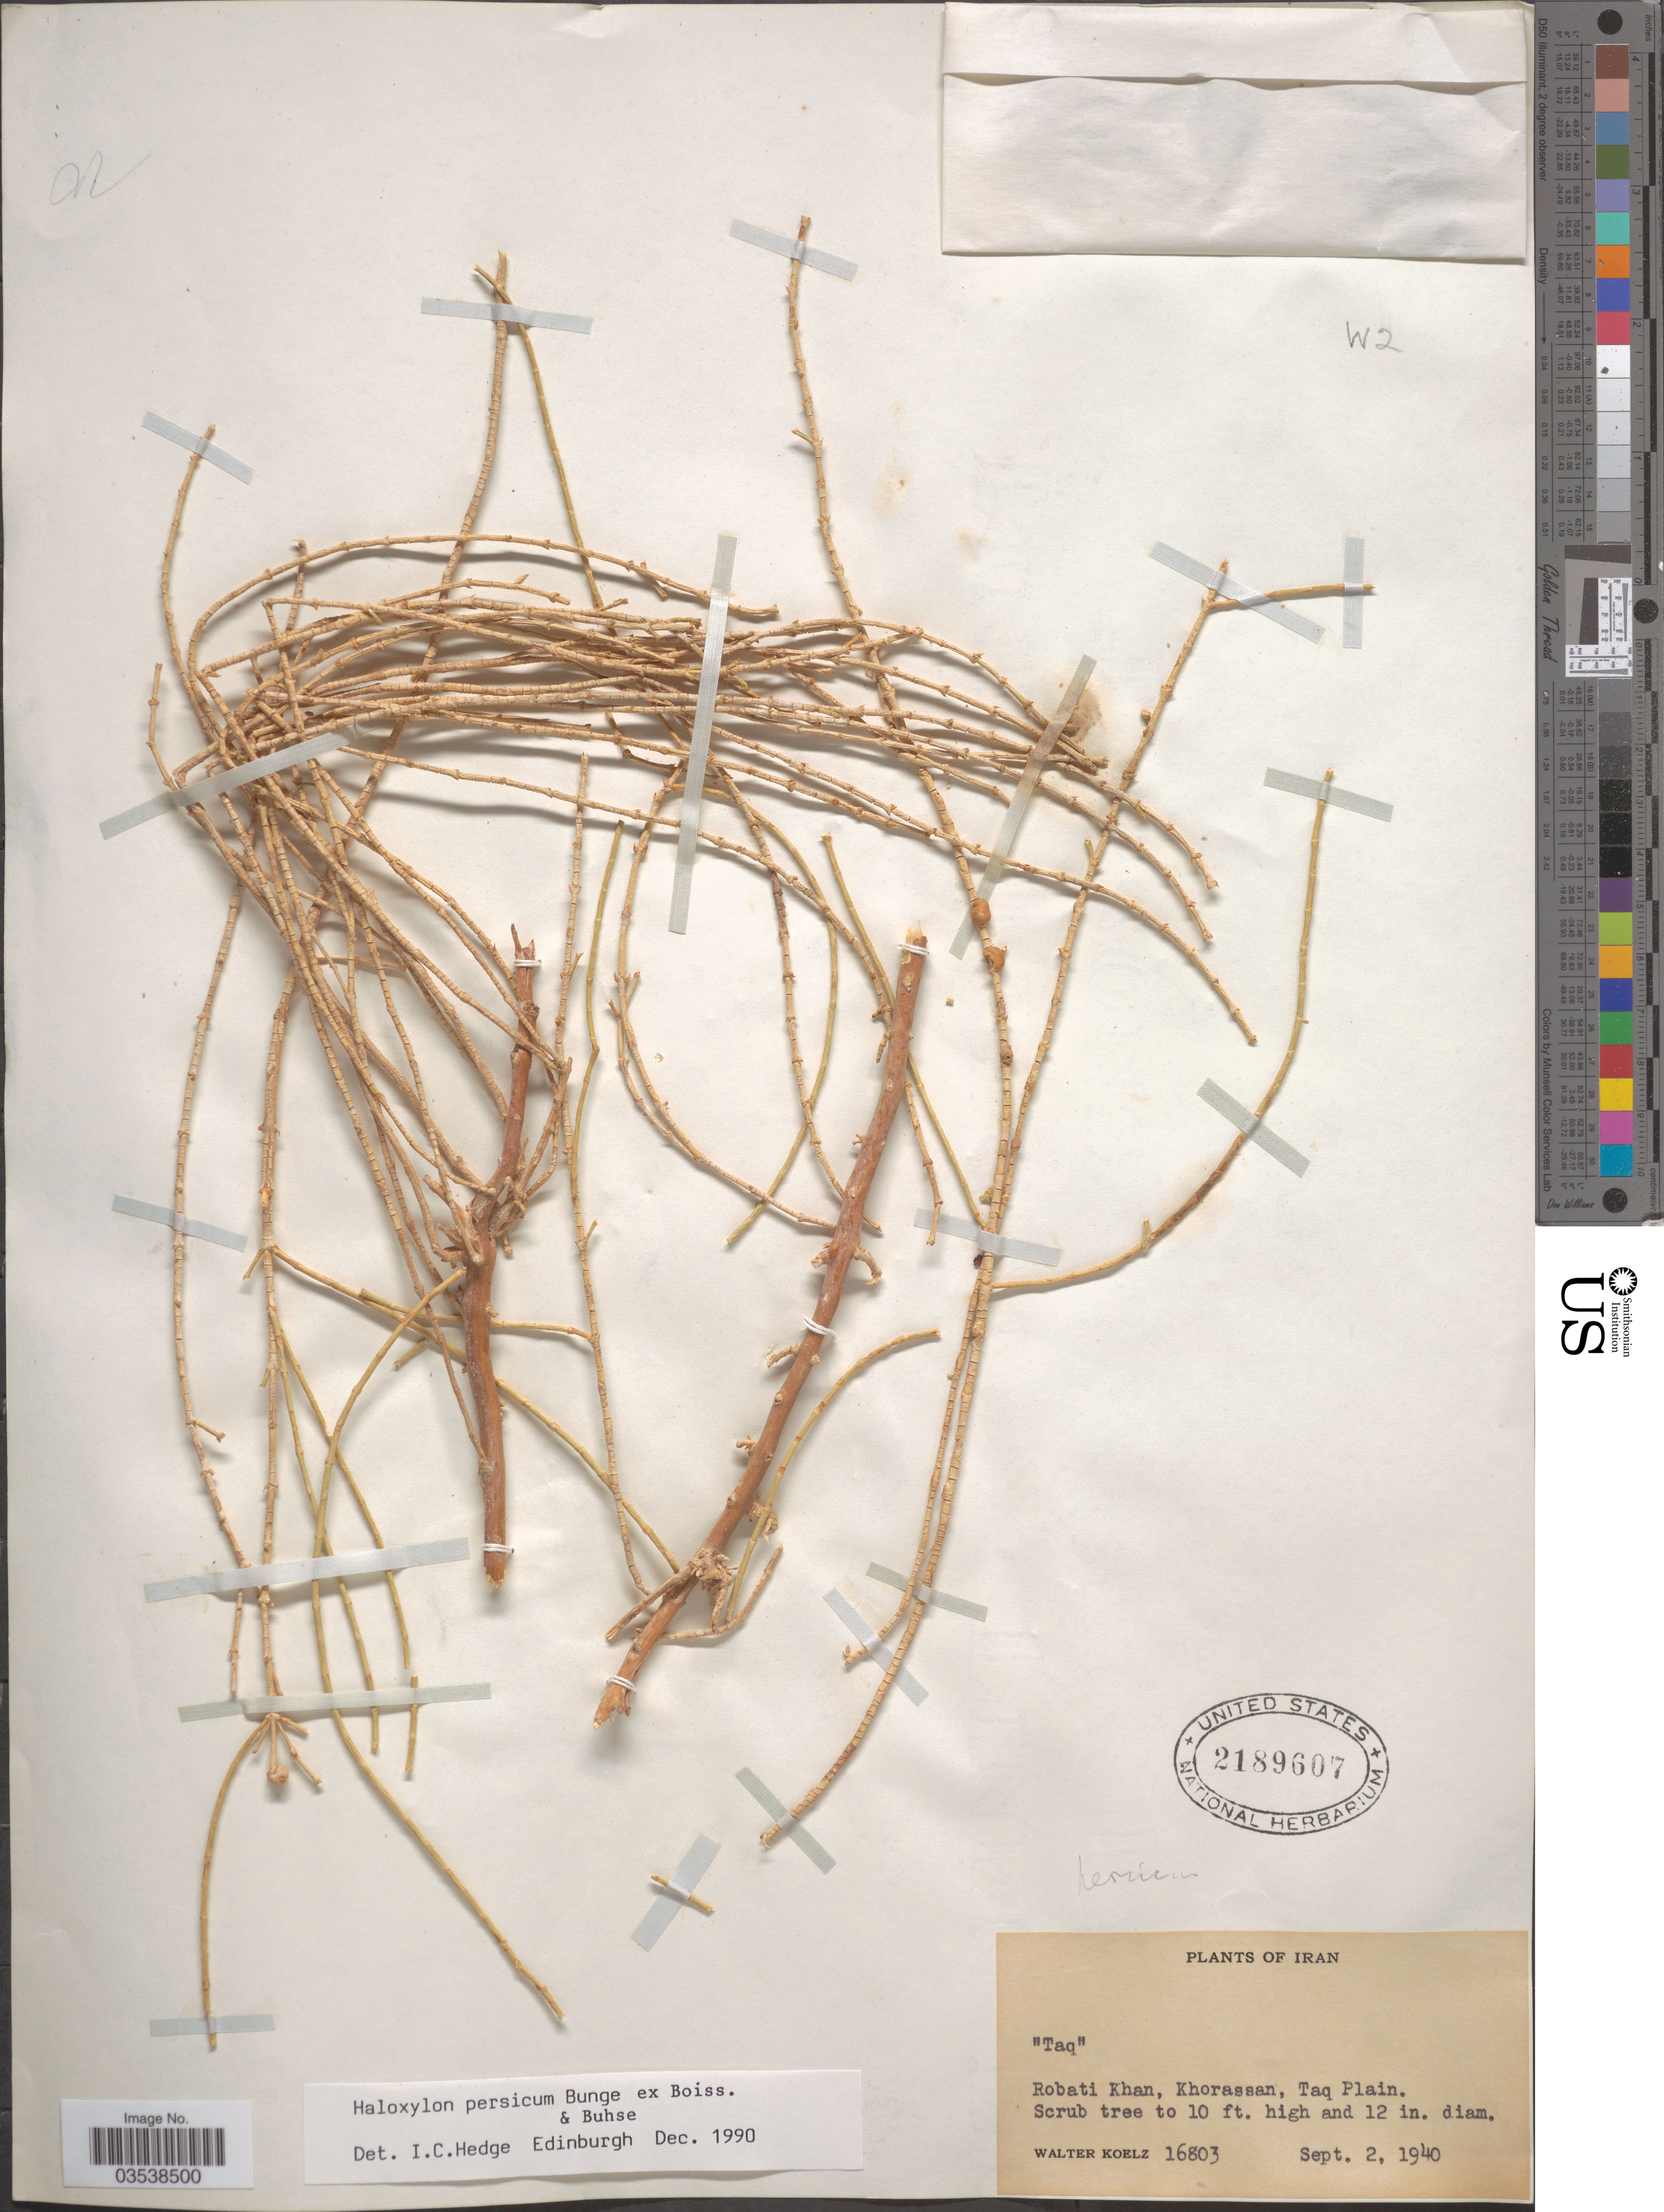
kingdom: Plantae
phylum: Tracheophyta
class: Magnoliopsida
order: Caryophyllales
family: Amaranthaceae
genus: Haloxylon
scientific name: Haloxylon persicum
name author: Bunge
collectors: W. N. Koelz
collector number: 16803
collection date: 1940-09-02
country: Iran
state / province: Khorasan [obsolete]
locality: Robati Khan, Khorassan, Taq Plain.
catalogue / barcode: US 2189607